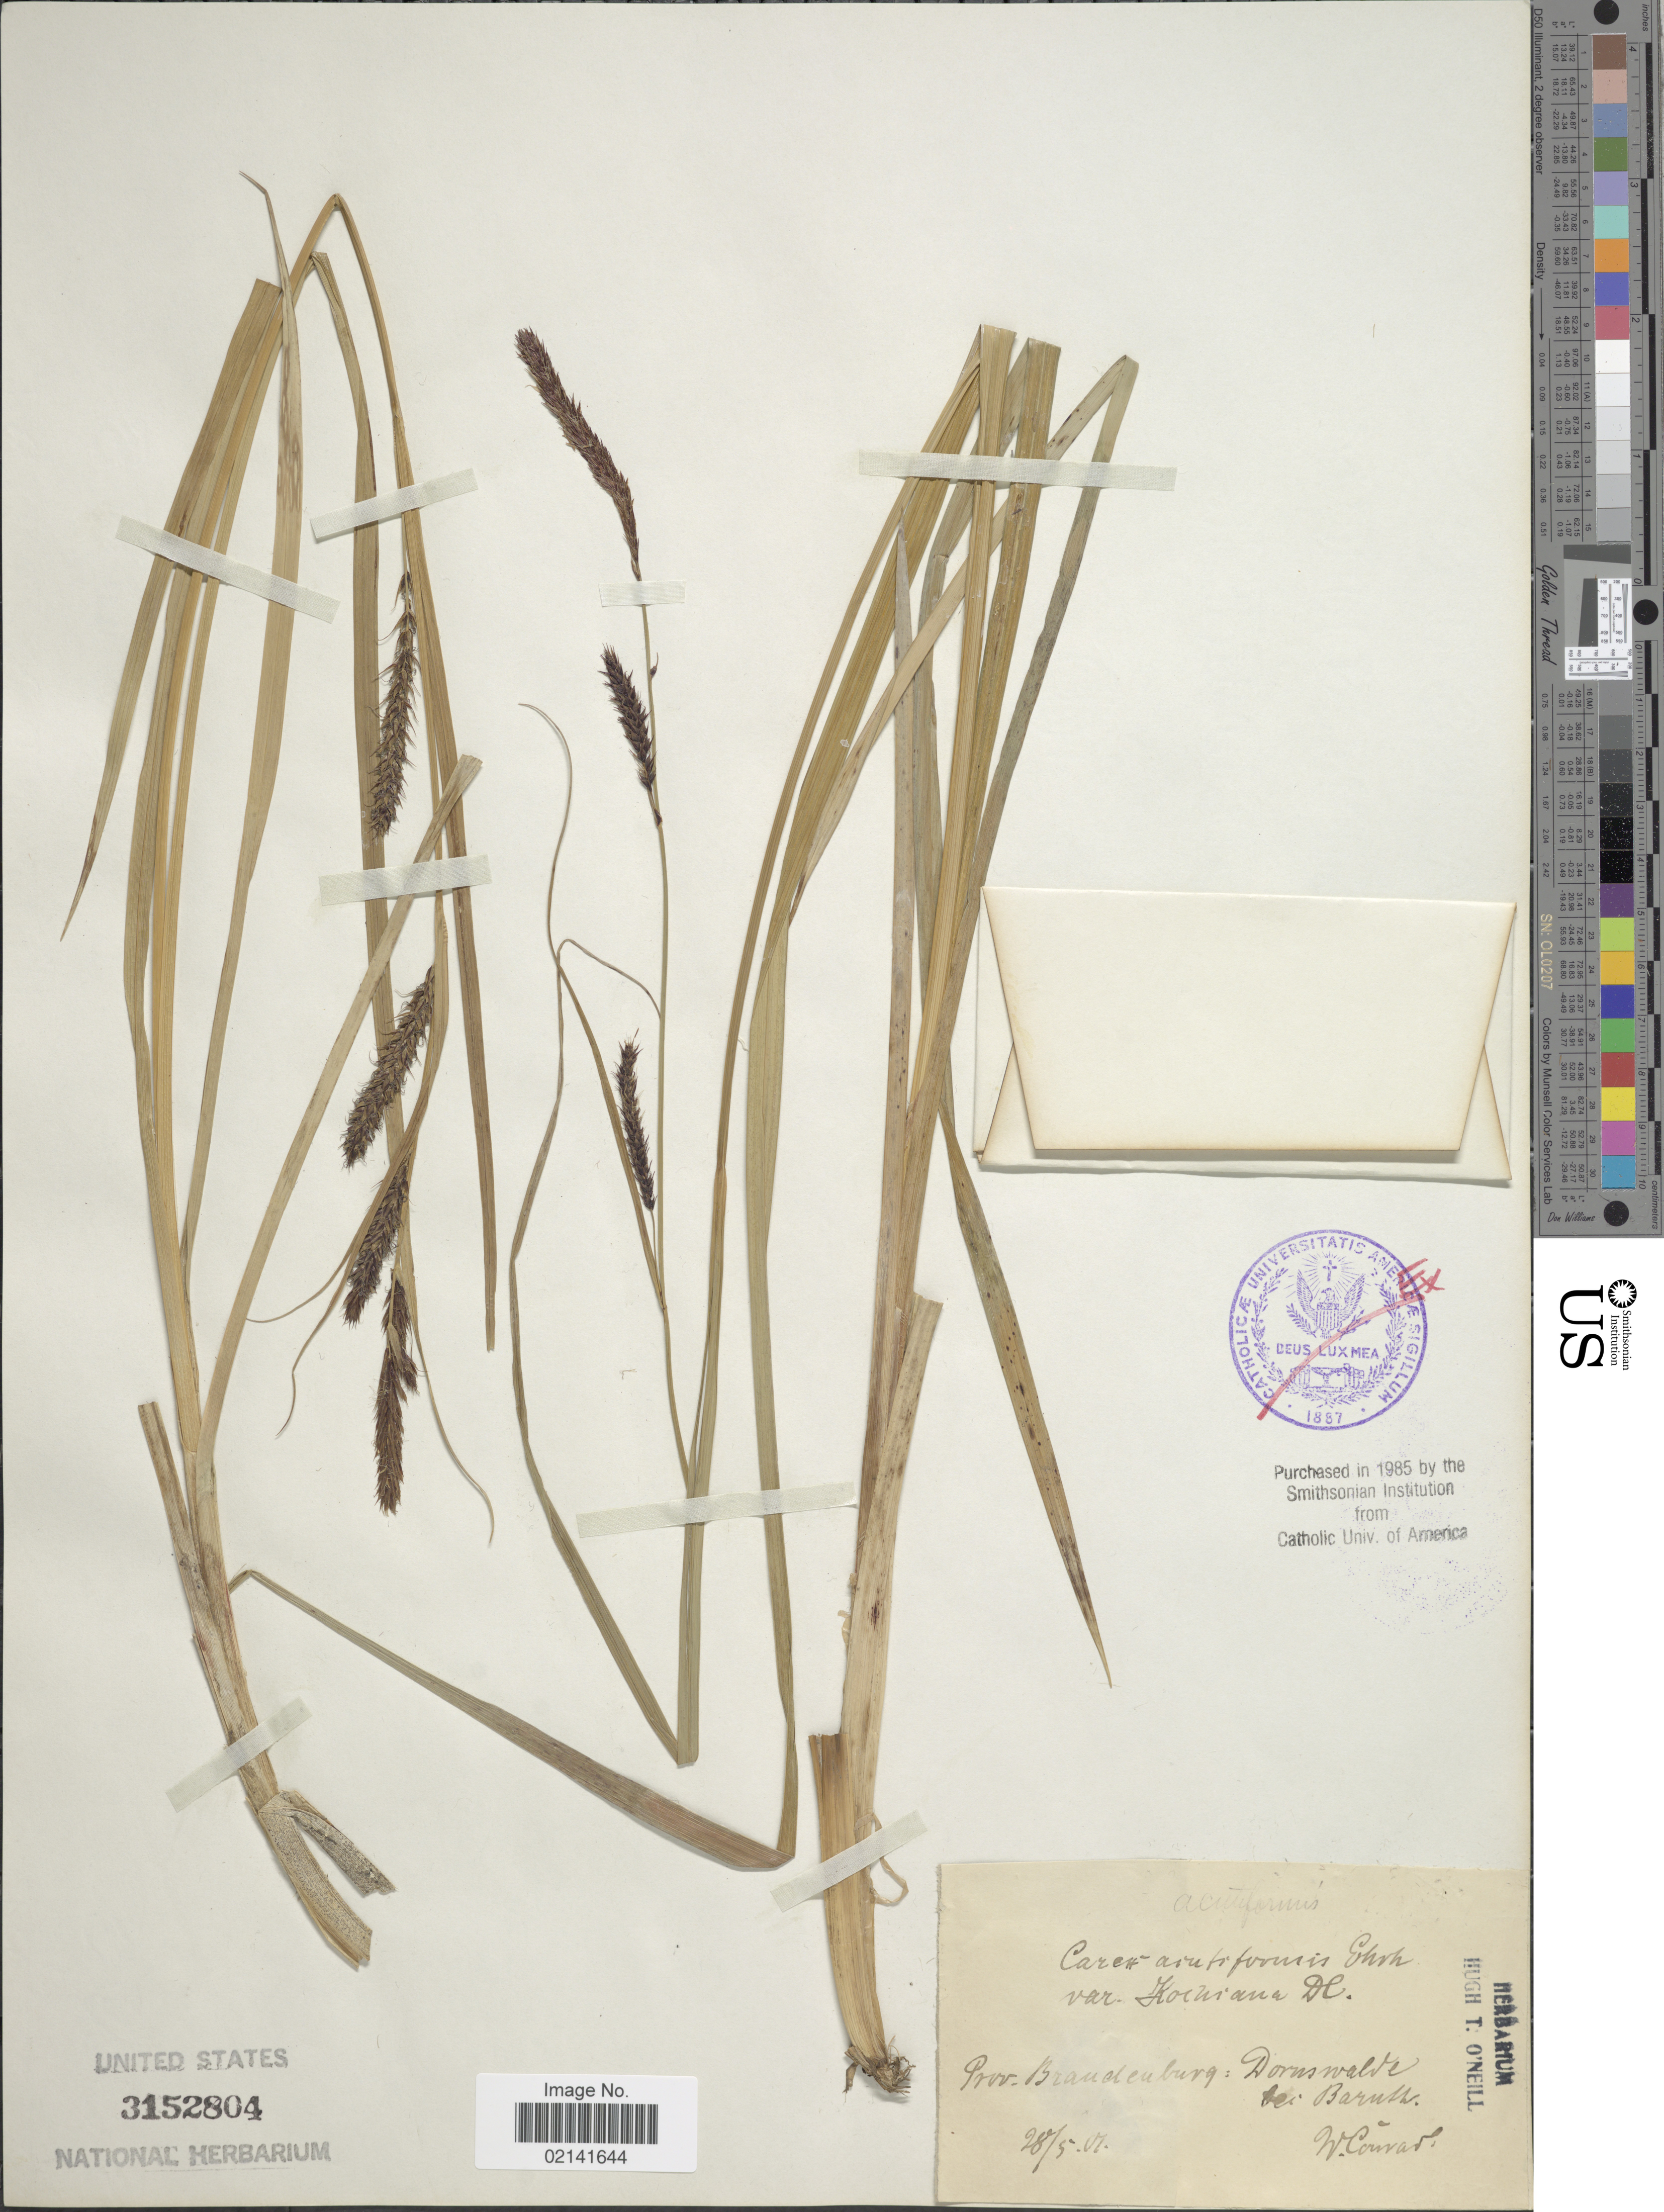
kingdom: Plantae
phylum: Tracheophyta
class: Liliopsida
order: Poales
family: Cyperaceae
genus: Carex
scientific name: Carex acutiformis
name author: Ehrh.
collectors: W. Conrad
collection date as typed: Transcribed d/m/y: 28/5/1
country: Germany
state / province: Brandenburg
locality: Dornswalde bei Barnth [interpreted]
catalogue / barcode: US 3152804